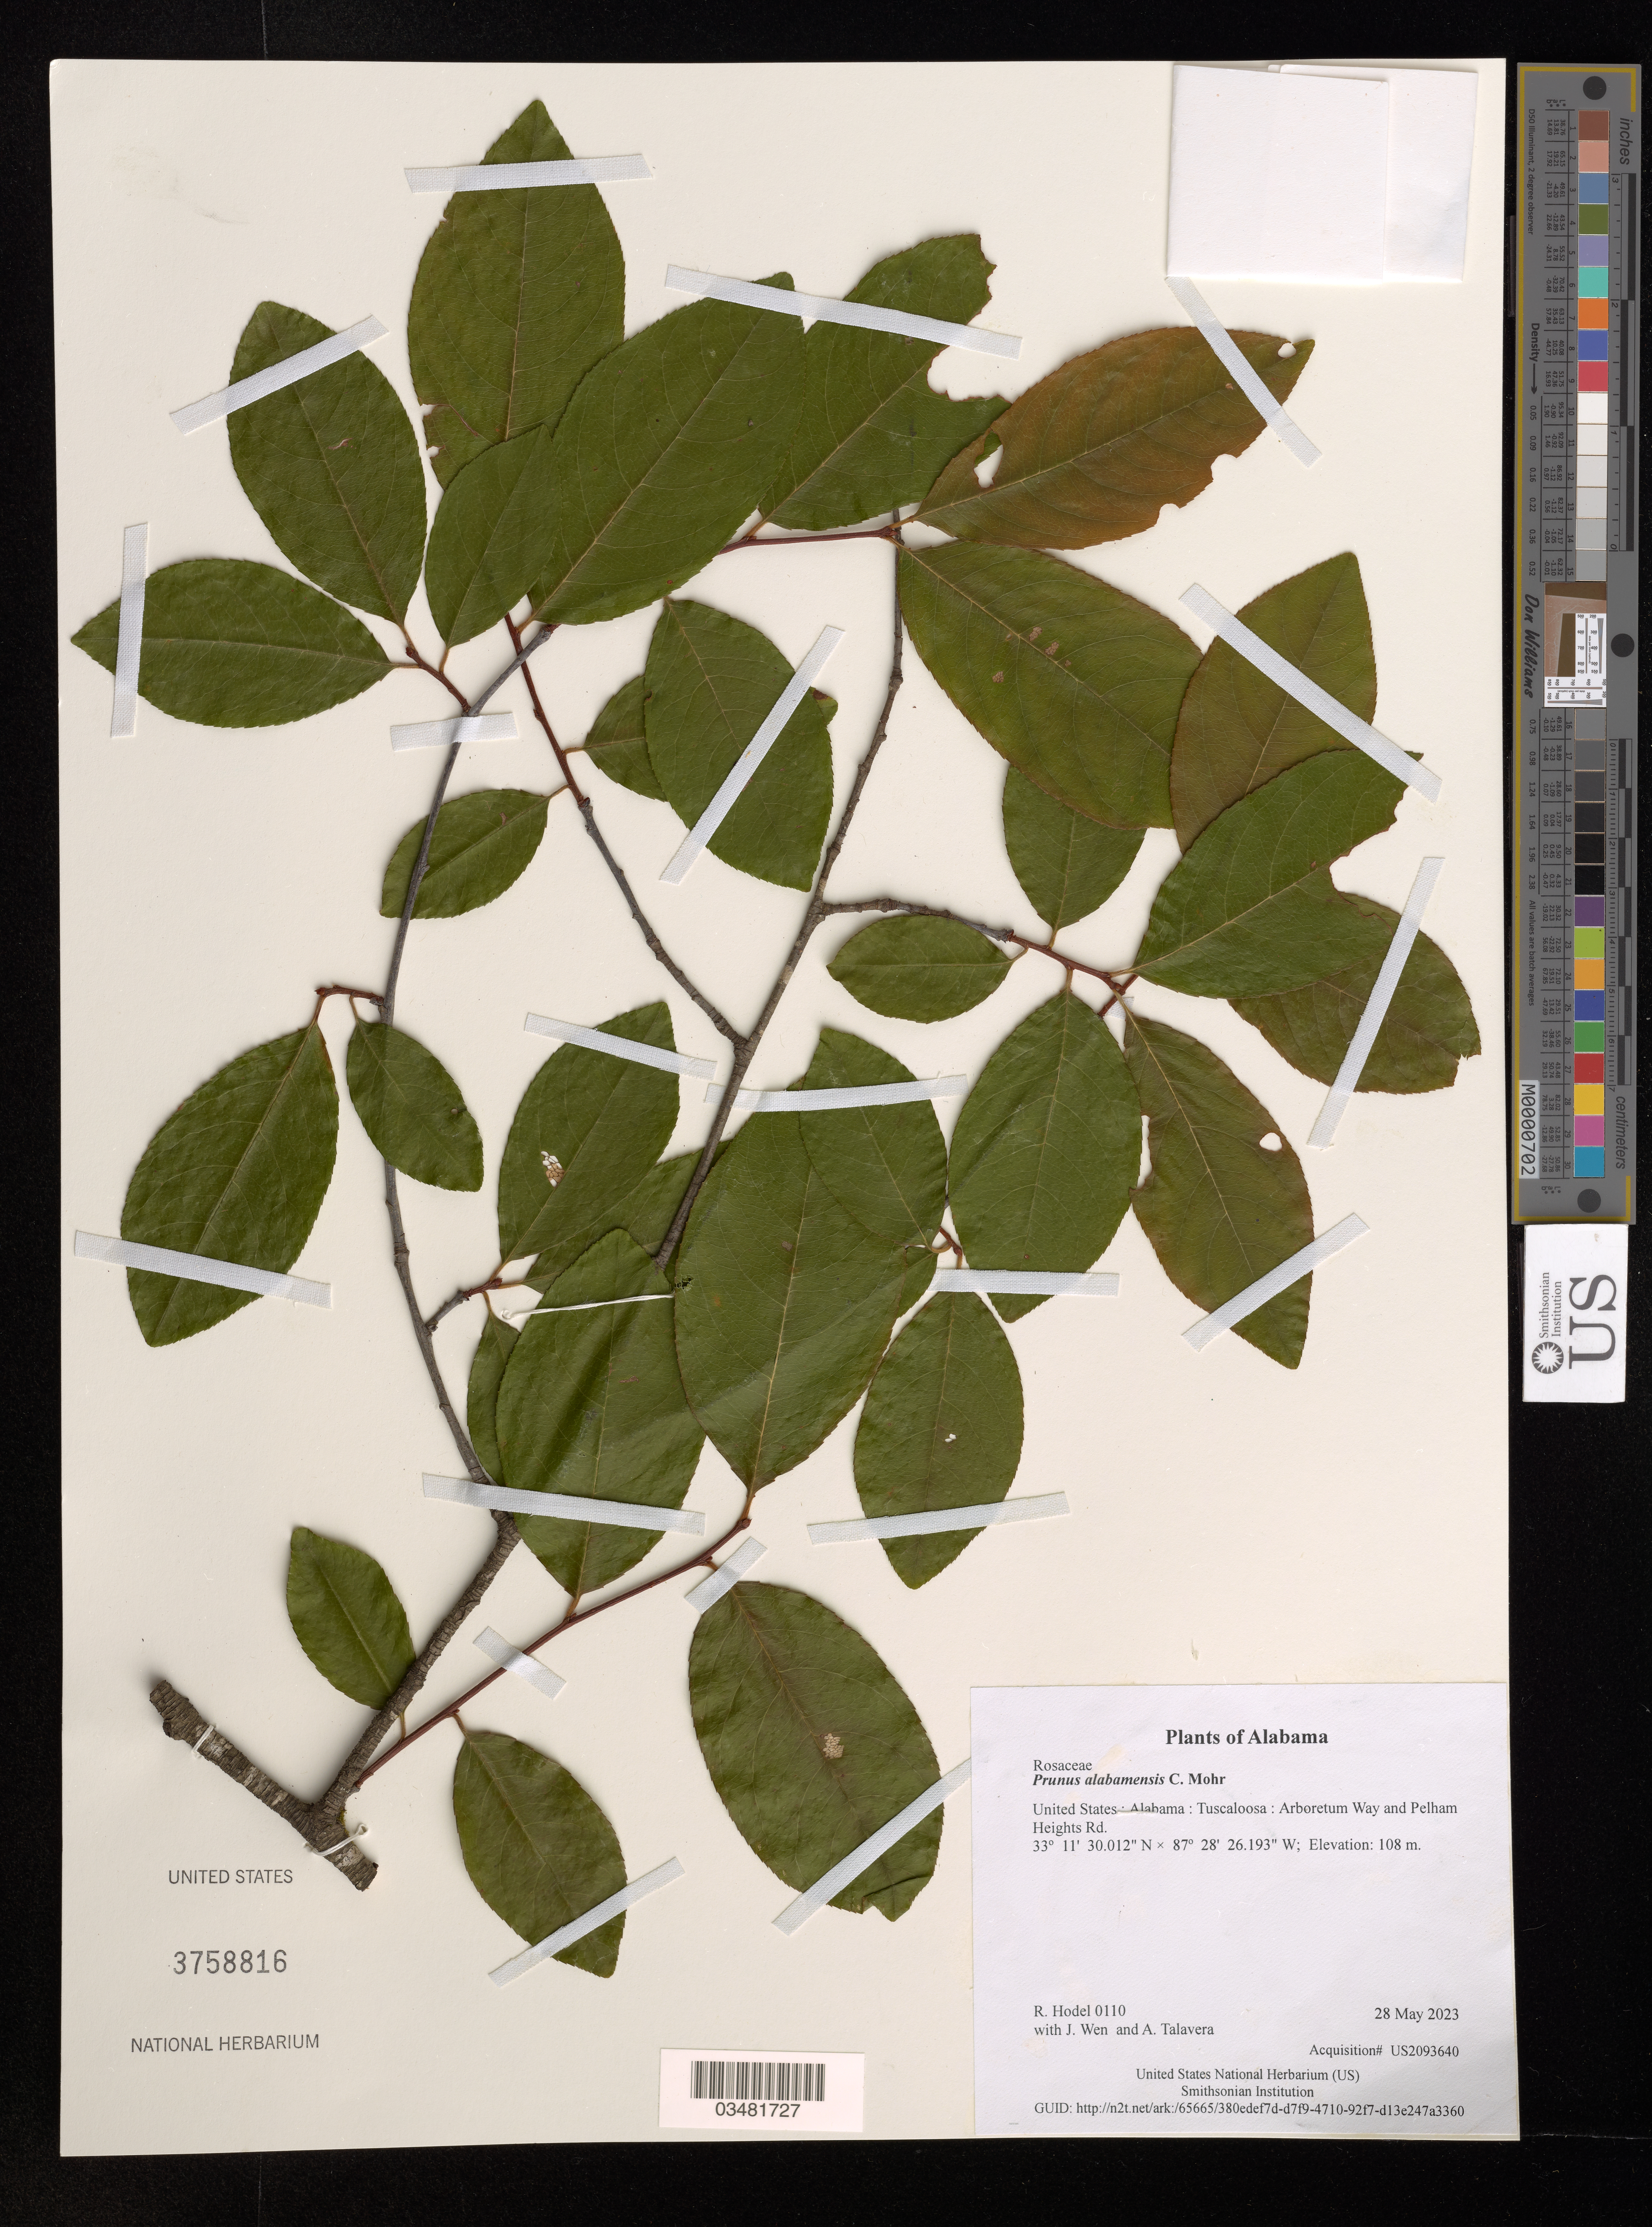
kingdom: Plantae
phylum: Tracheophyta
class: Magnoliopsida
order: Rosales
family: Rosaceae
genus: Prunus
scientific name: Prunus alabamensis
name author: C. Mohr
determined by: Hodel, Richard G. J.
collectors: R. Hodel, J. Wen & A. Talavera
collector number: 0110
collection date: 2023-05-28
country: United States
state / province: Alabama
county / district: Tuscaloosa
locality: Arboretum Way and Pelham Heights Rd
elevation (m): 108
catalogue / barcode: US 3758816